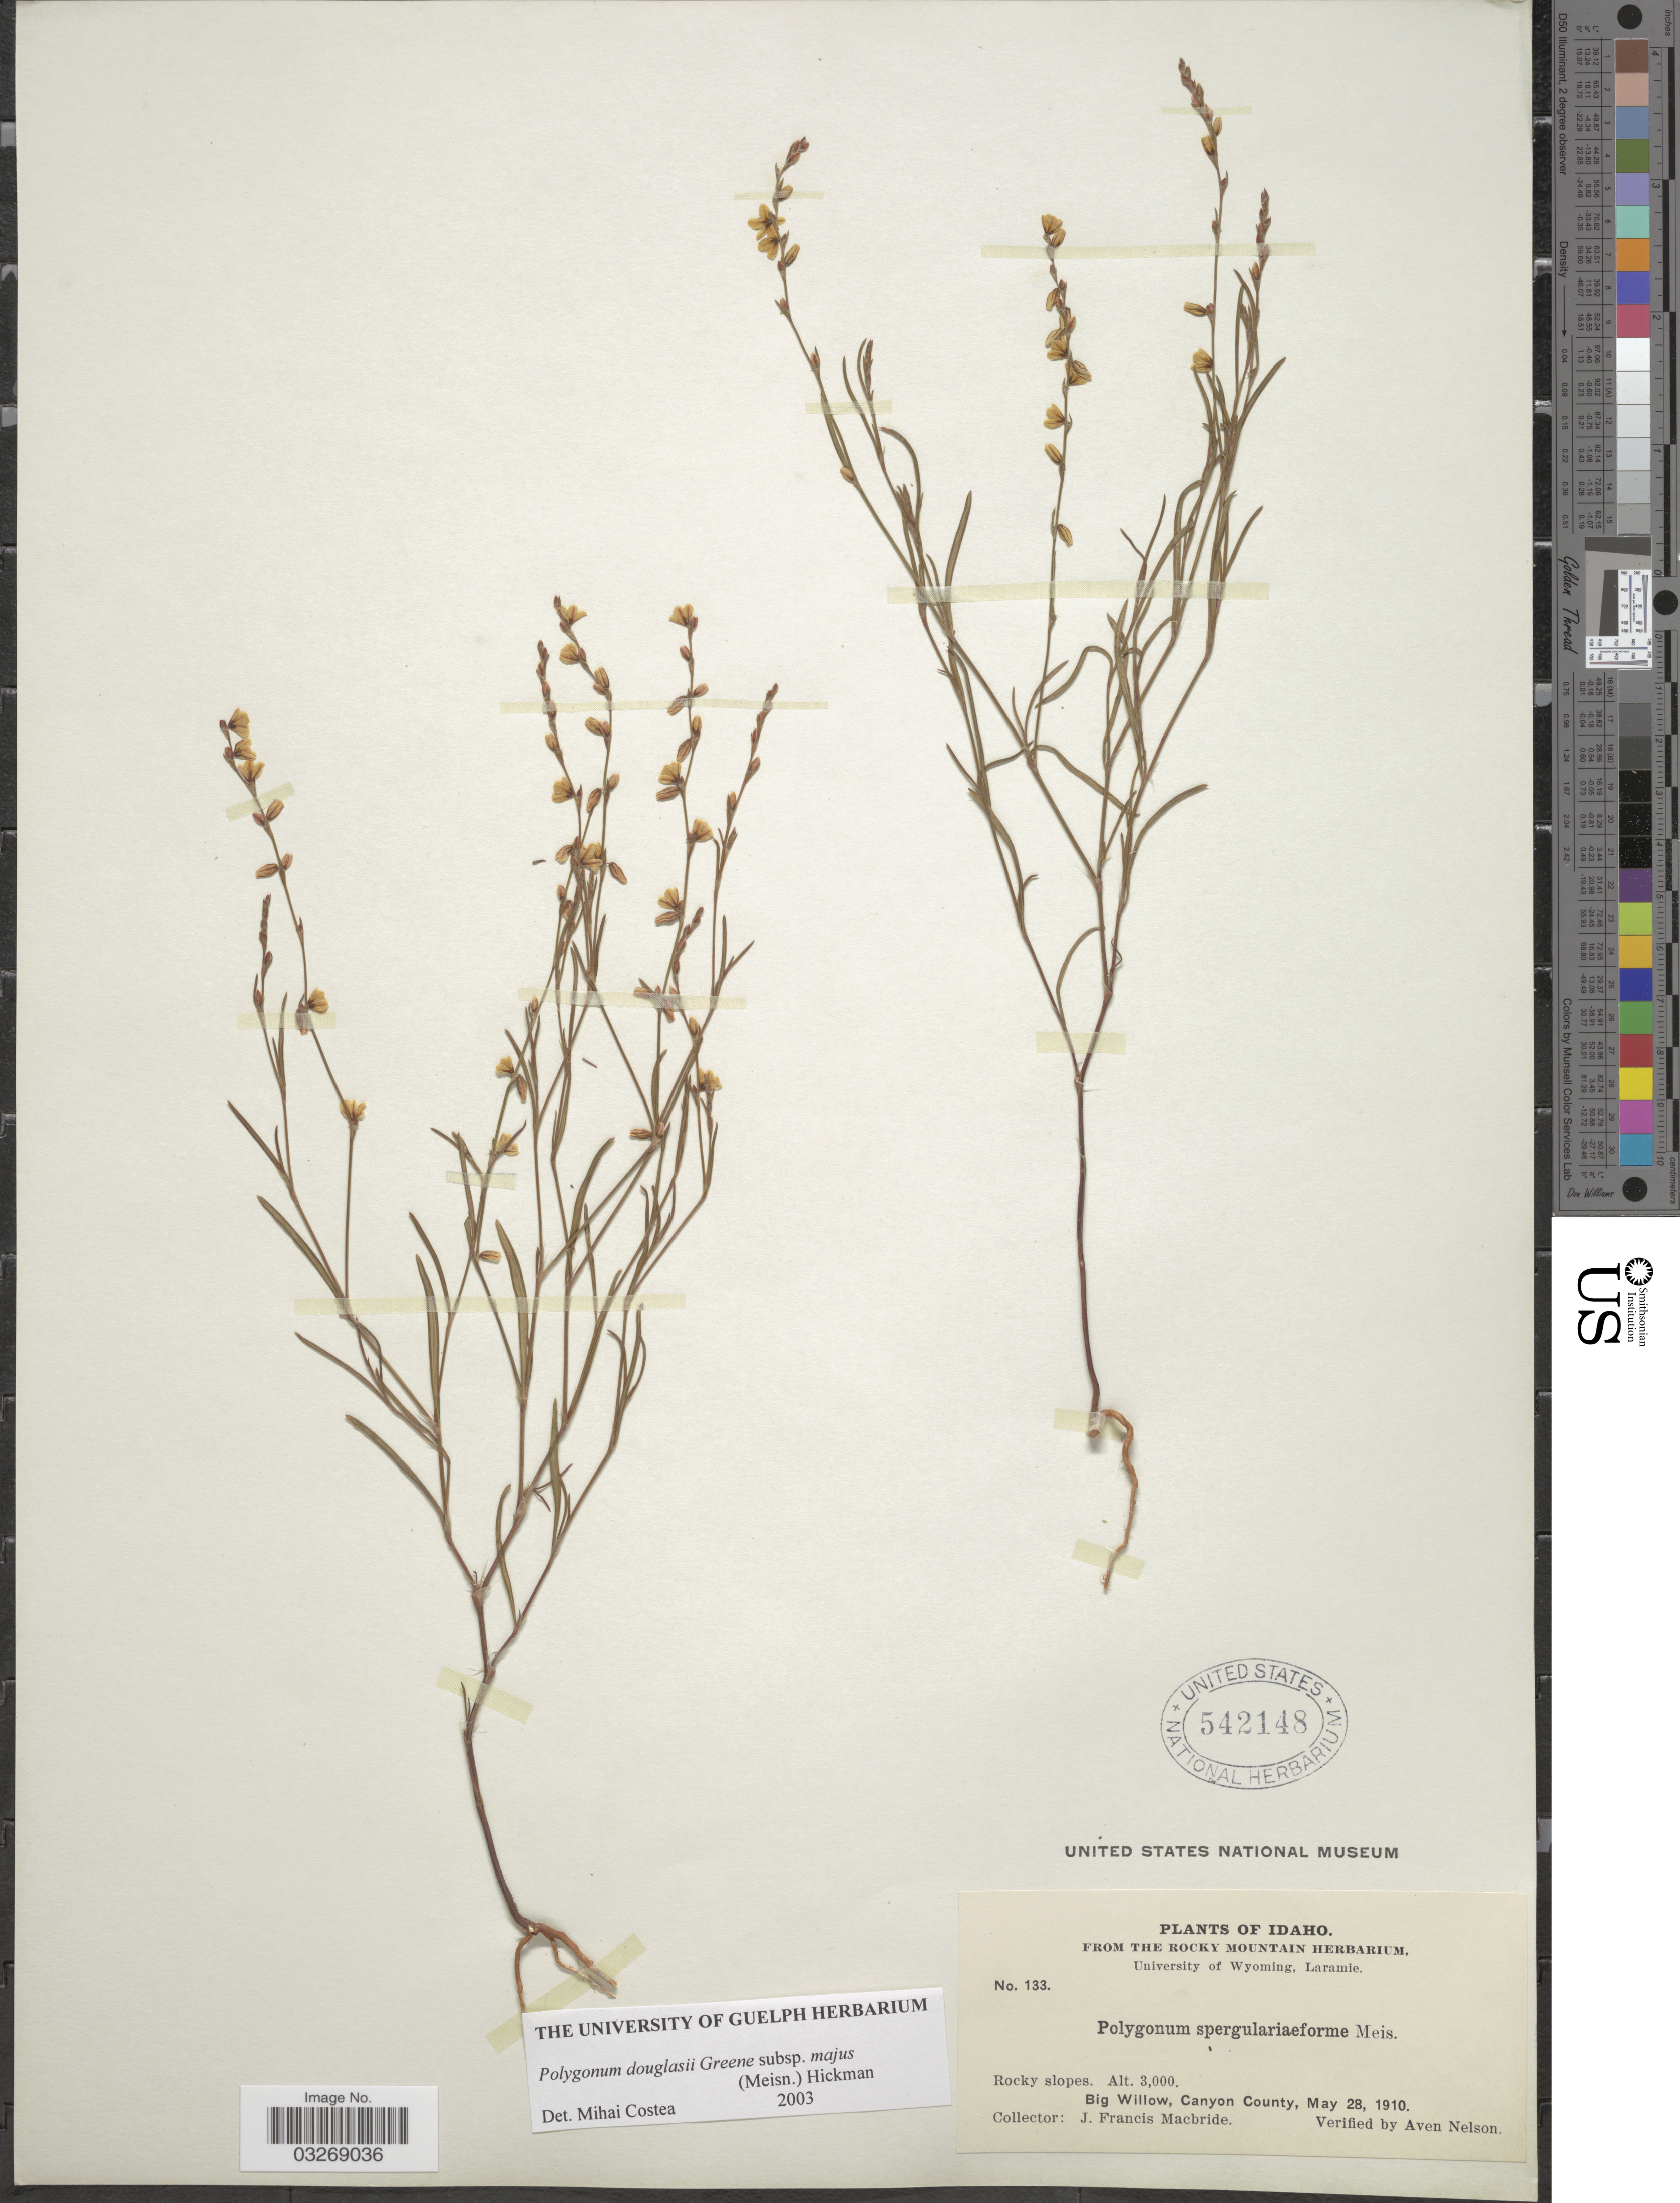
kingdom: Plantae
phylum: Tracheophyta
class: Magnoliopsida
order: Caryophyllales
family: Polygonaceae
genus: Polygonum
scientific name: Polygonum douglasii subsp. majus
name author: (Meisn.) Hickman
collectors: J. F. Macbride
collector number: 133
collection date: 1910-05-28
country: United States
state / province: Idaho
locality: Big Willow, Canyon County.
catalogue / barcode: US 542148